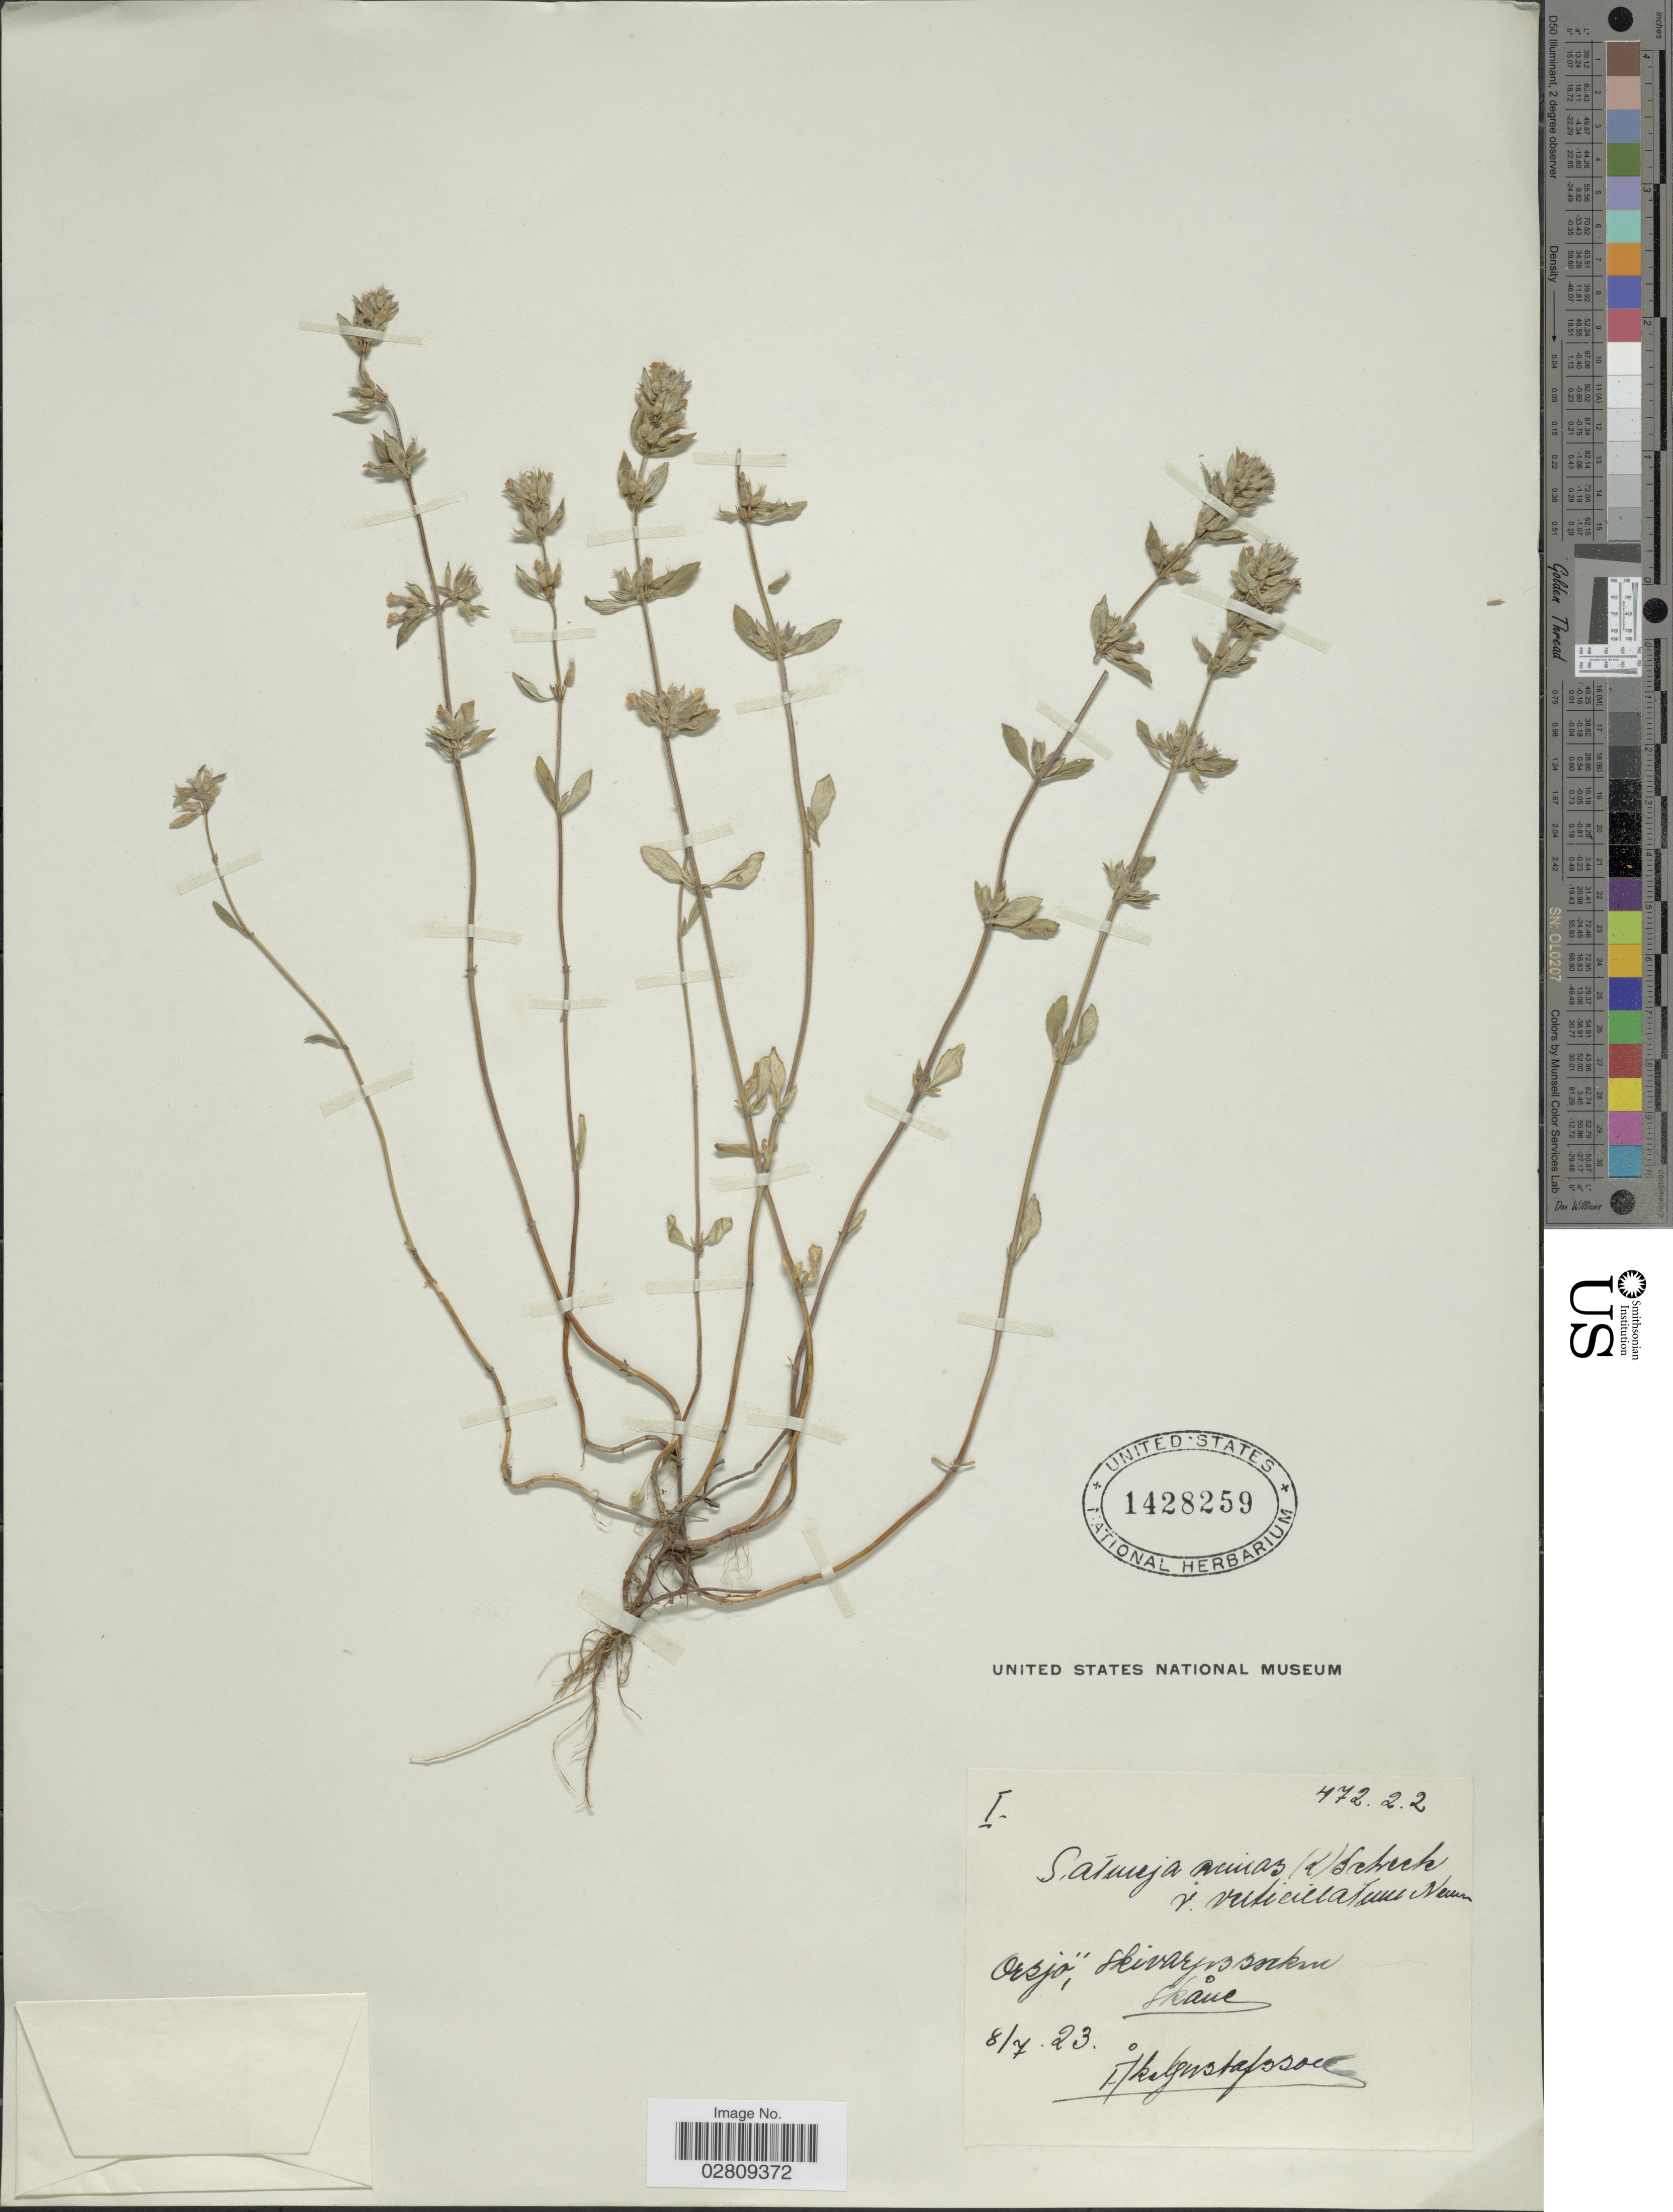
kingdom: Plantae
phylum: Tracheophyta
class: Magnoliopsida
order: Lamiales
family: Lamiaceae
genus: Satureja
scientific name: Satureja sp.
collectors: I. Gustafsson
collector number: I?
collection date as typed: Transcribed d/m/y: 8/7/23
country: Sweden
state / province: Skåne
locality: Orsjö, Skivarps socken. Skane.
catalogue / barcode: US 1428259